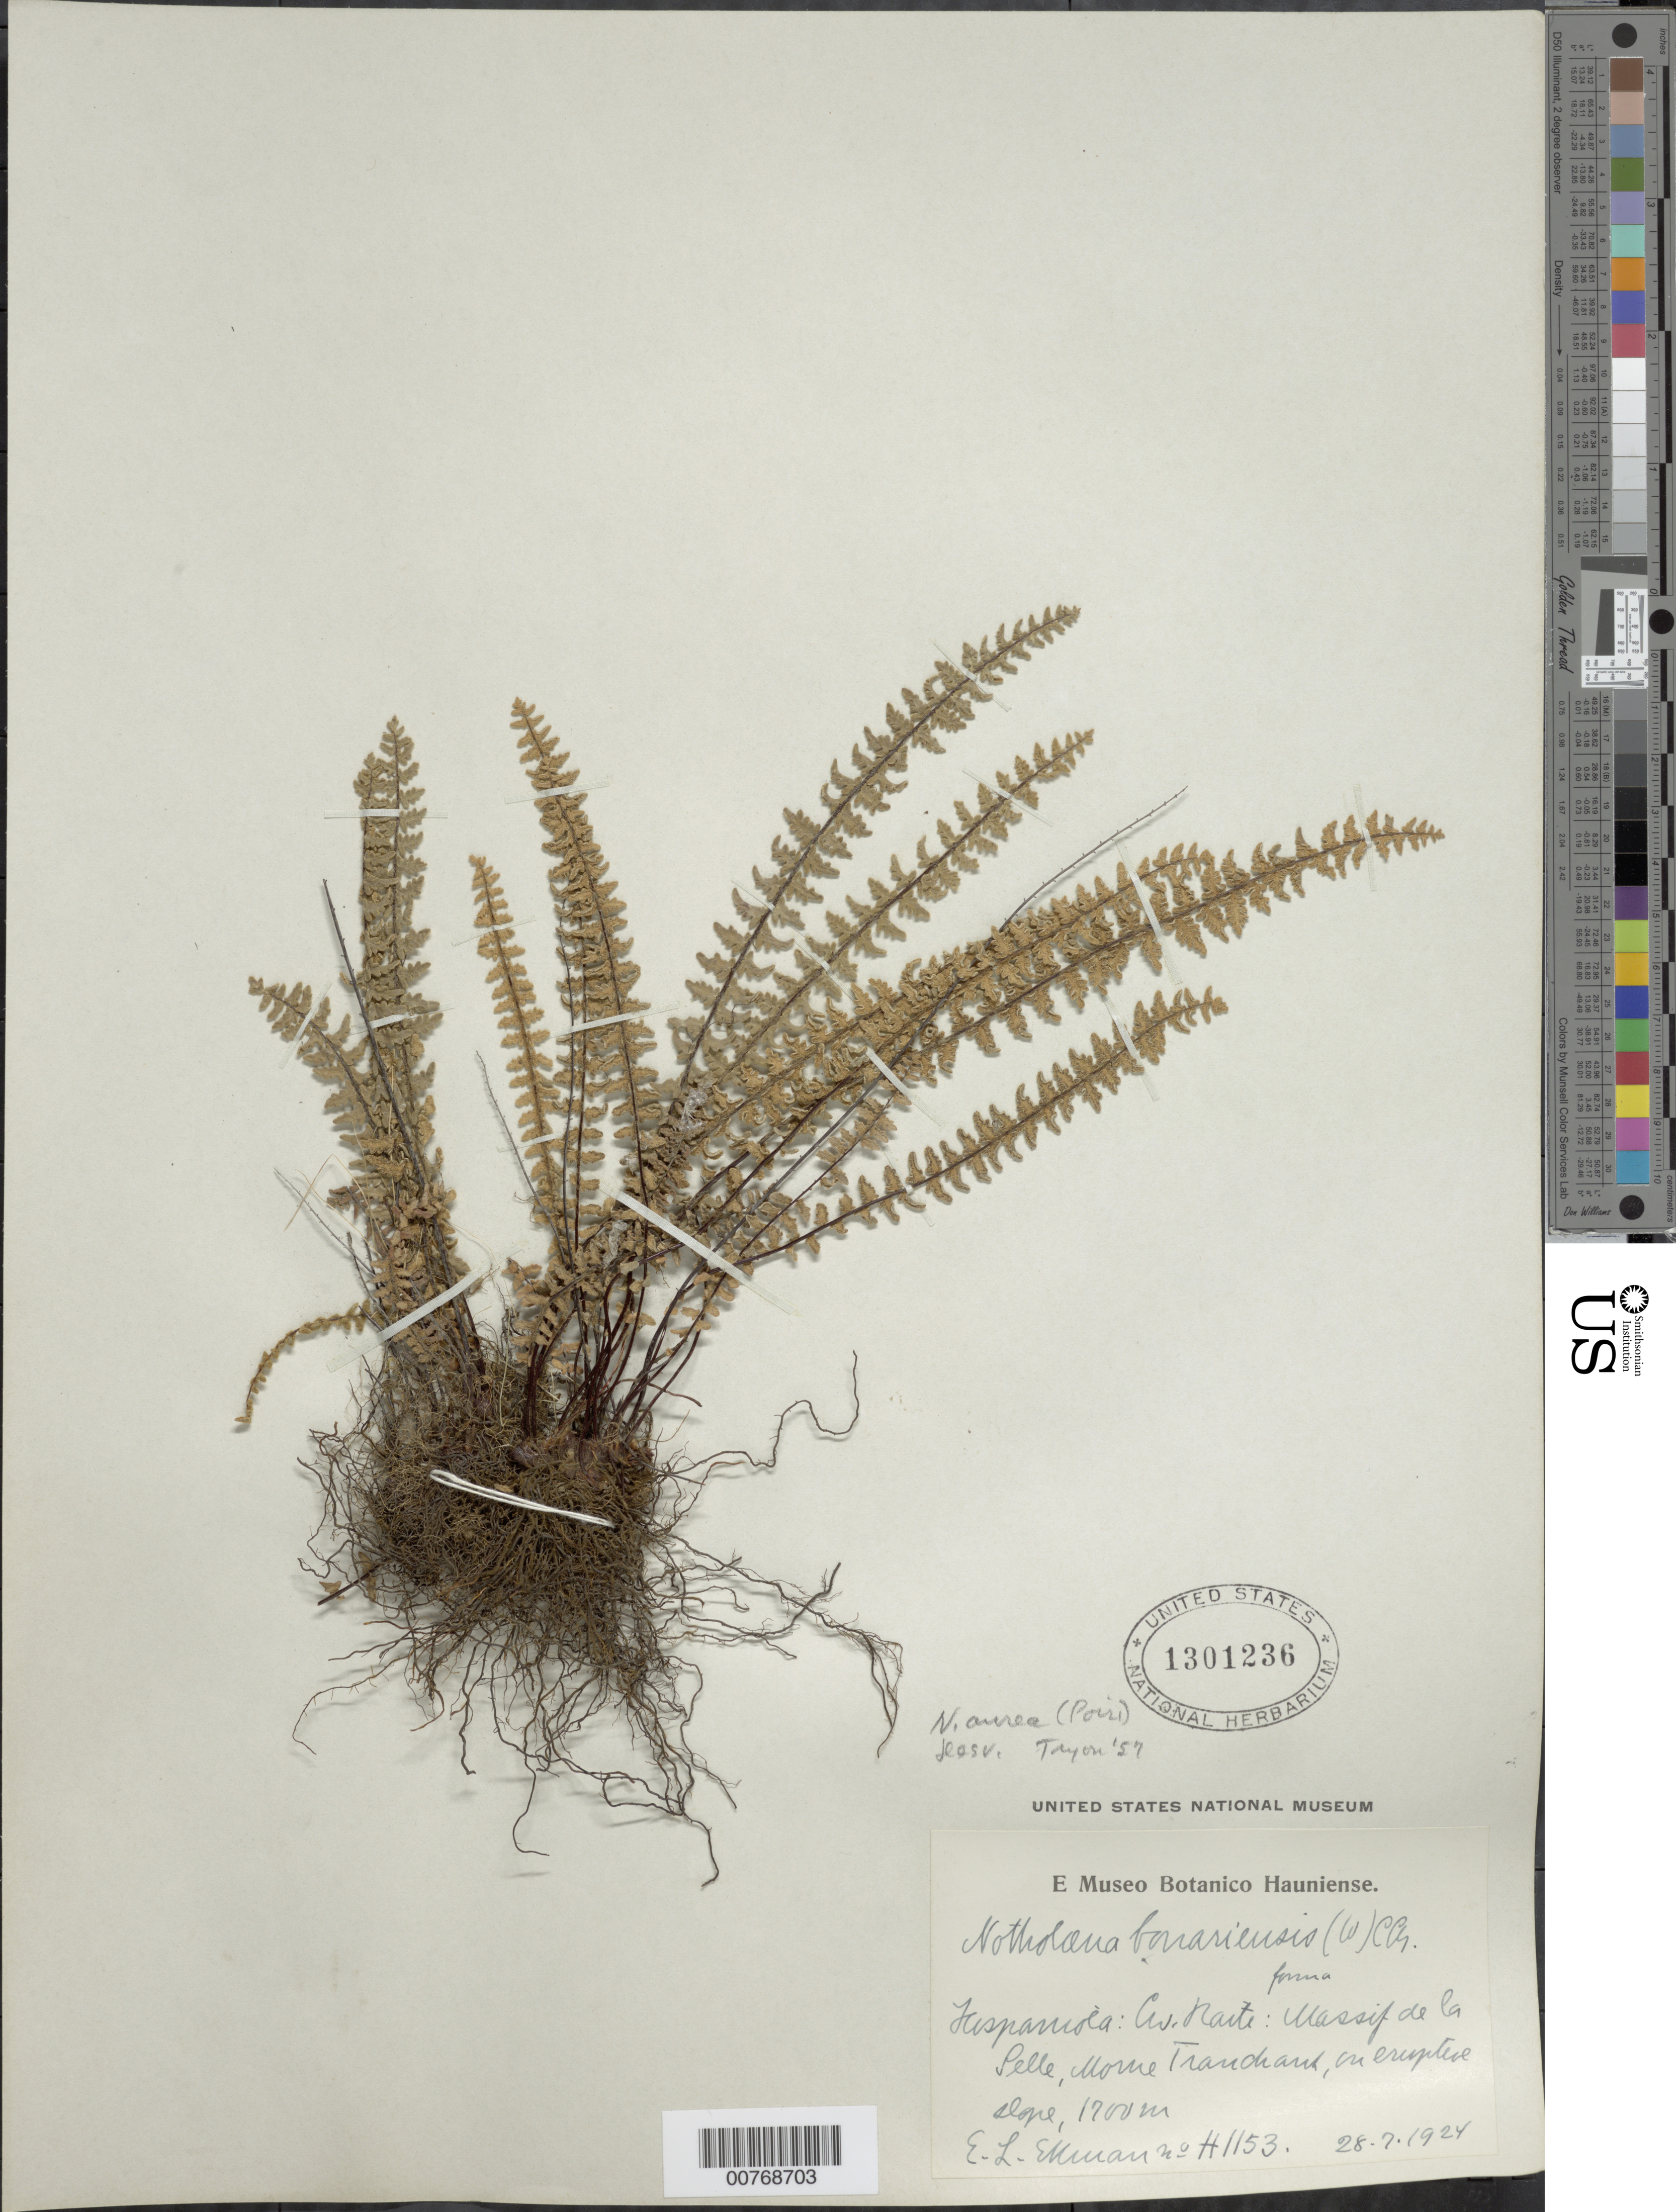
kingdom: Plantae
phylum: Tracheophyta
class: Polypodiopsida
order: Polypodiales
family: Pteridaceae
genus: Myriopteris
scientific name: Myriopteris aurea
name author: (Poir.) Grusz & Windham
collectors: E. L. Ekman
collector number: H 1153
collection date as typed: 28 Jul 1924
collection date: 1924-07-28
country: Haiti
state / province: Ouest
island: Hispaniola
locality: Massif de la Selle, Morne Trandrand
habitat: Eruptive slope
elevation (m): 1700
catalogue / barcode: US 1301236